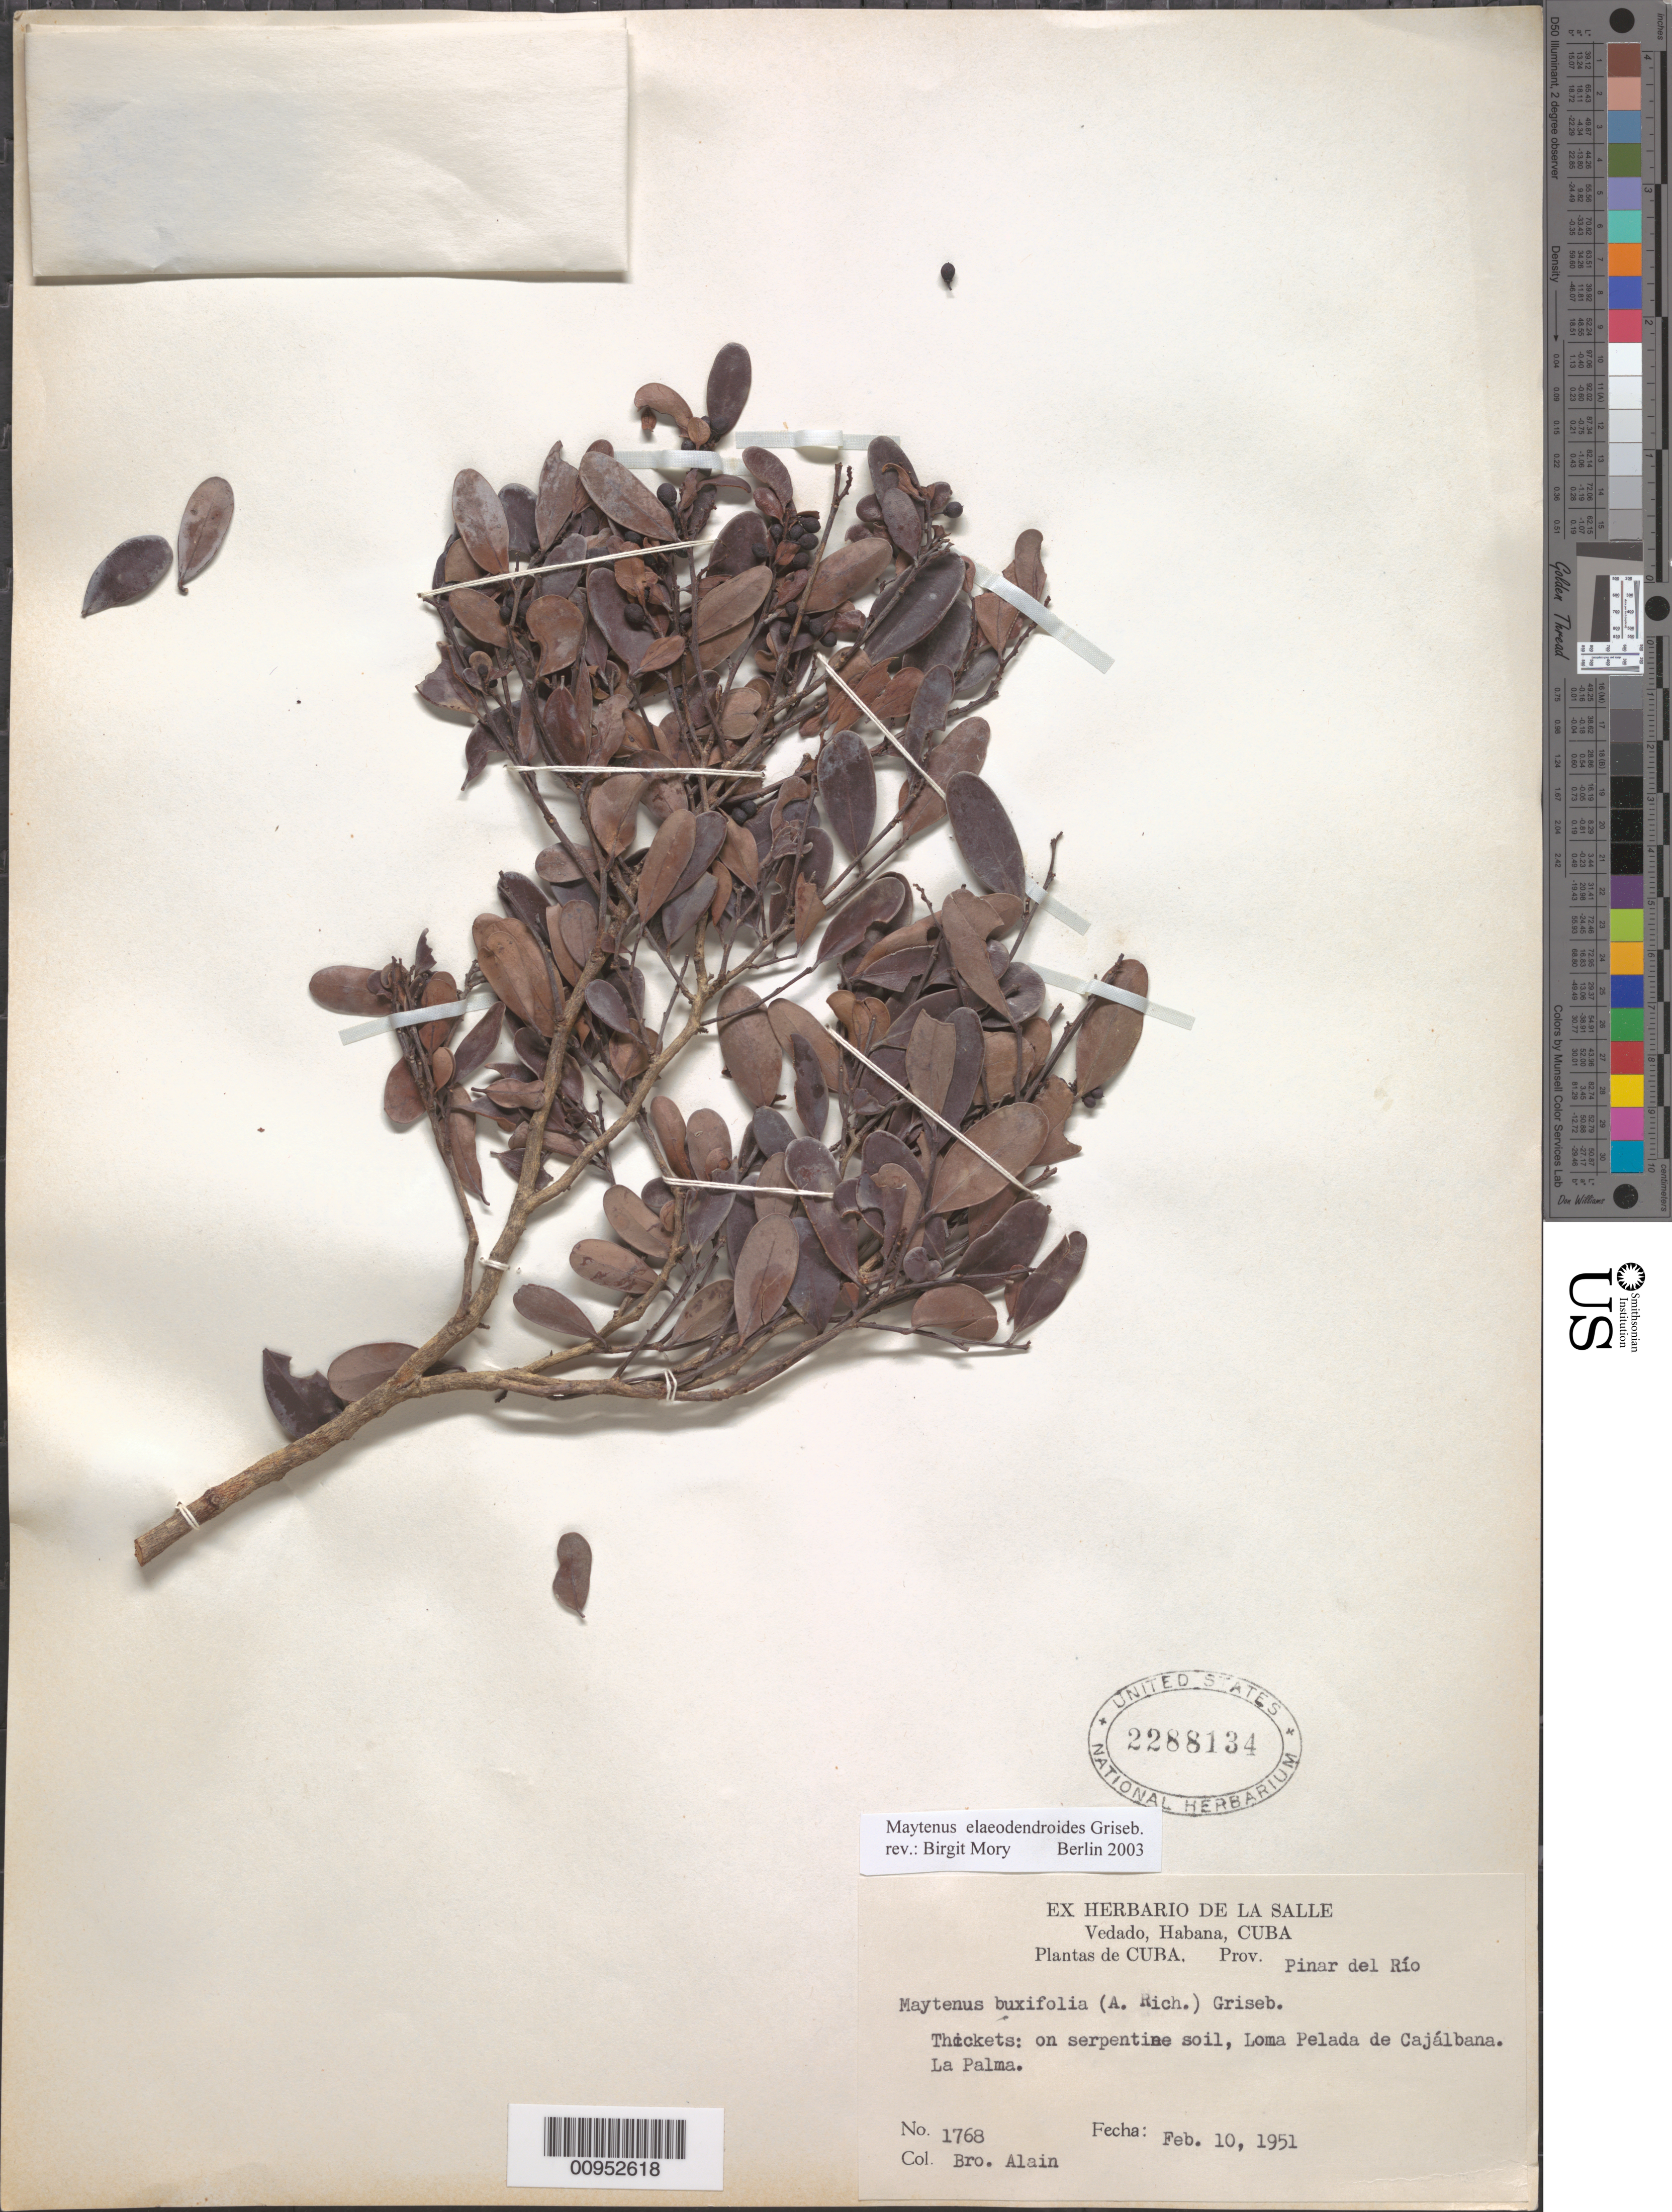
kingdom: Plantae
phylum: Tracheophyta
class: Magnoliopsida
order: Celastrales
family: Celastraceae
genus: Maytenus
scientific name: Maytenus elaeodendroides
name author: Griseb.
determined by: Mory, B.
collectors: A. H. Liogier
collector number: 1768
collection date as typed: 10 Feb 1951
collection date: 1951-02-10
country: Cuba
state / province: Pinar del Rio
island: Cuba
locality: Loma Pelada de Cajálbana, La Palma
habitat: Thickets: on serpentine soil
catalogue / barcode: US 2288134